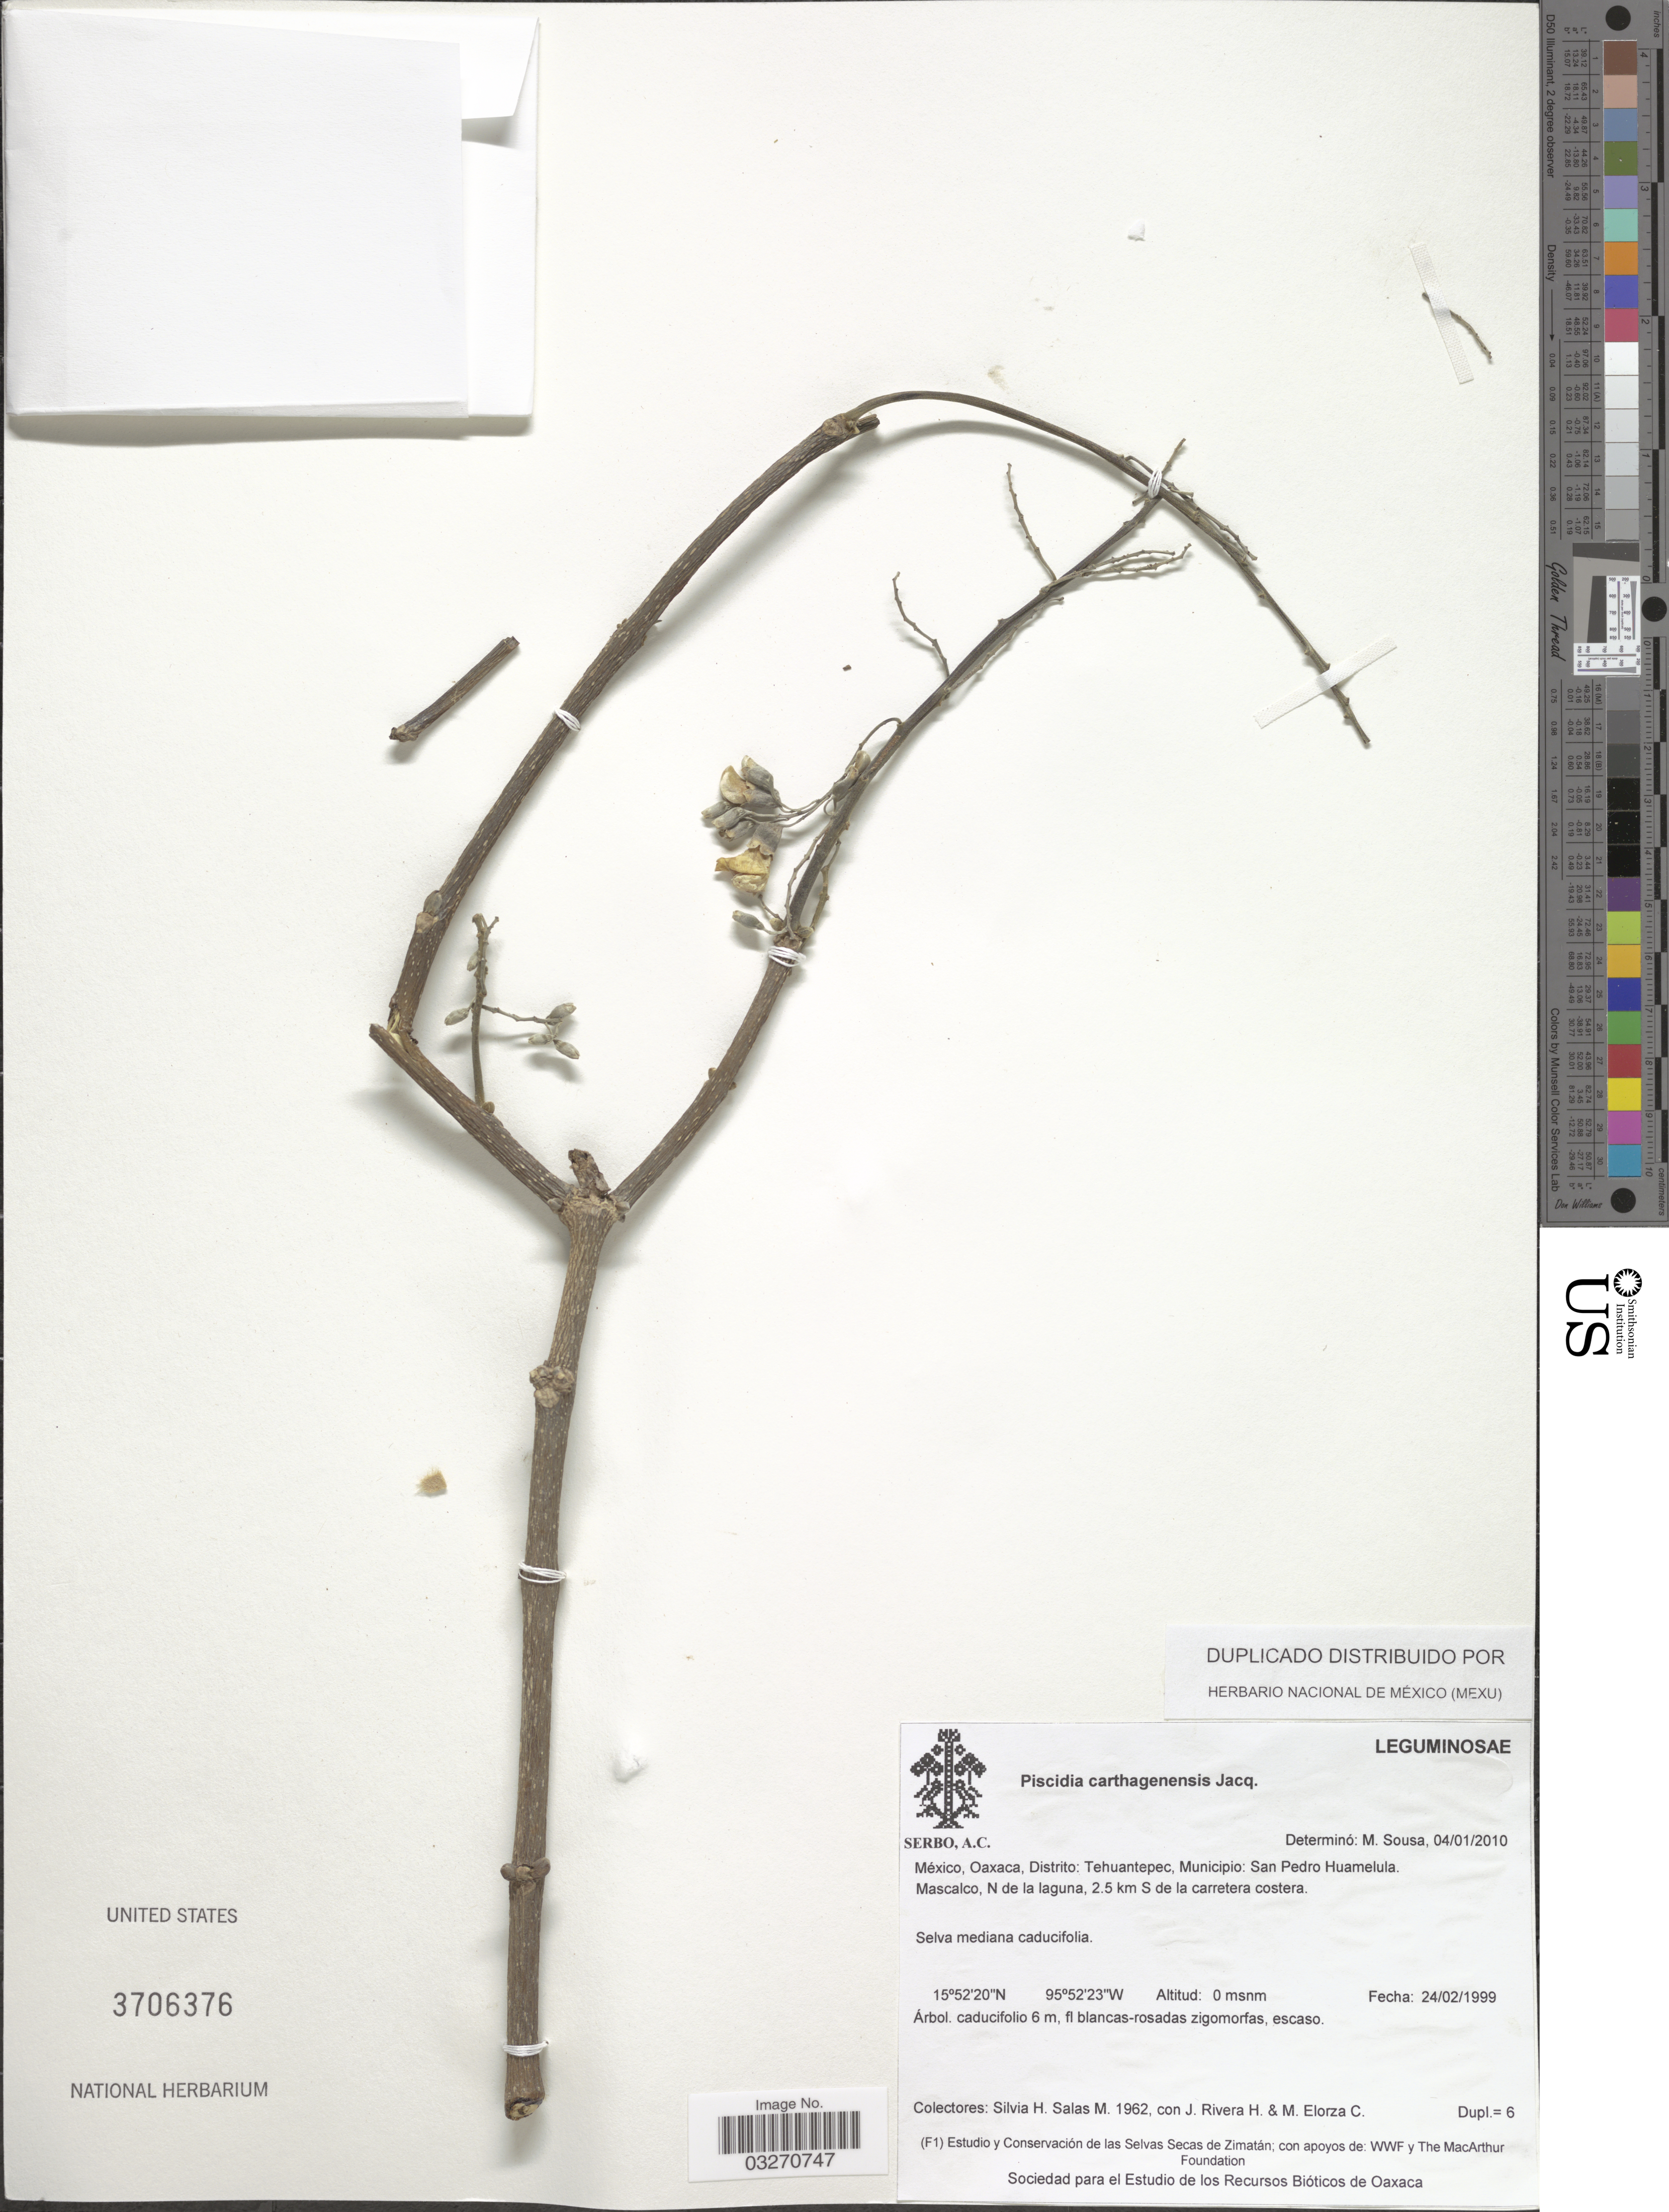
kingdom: Plantae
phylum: Tracheophyta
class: Magnoliopsida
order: Fabales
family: Fabaceae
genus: Piscidia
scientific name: Piscidia carthagenensis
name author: Jacq.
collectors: S. Salas M., J. Rivera & M. Elorza C.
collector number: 1962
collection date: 1999-02-24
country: Mexico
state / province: Oaxaca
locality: Distrito: Tehuantepec, Municipio: San Pedro Huamelula. Mascalco, N de la laguna, 2.5 km S de la carretera costera.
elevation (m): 0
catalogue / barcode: US 3706376